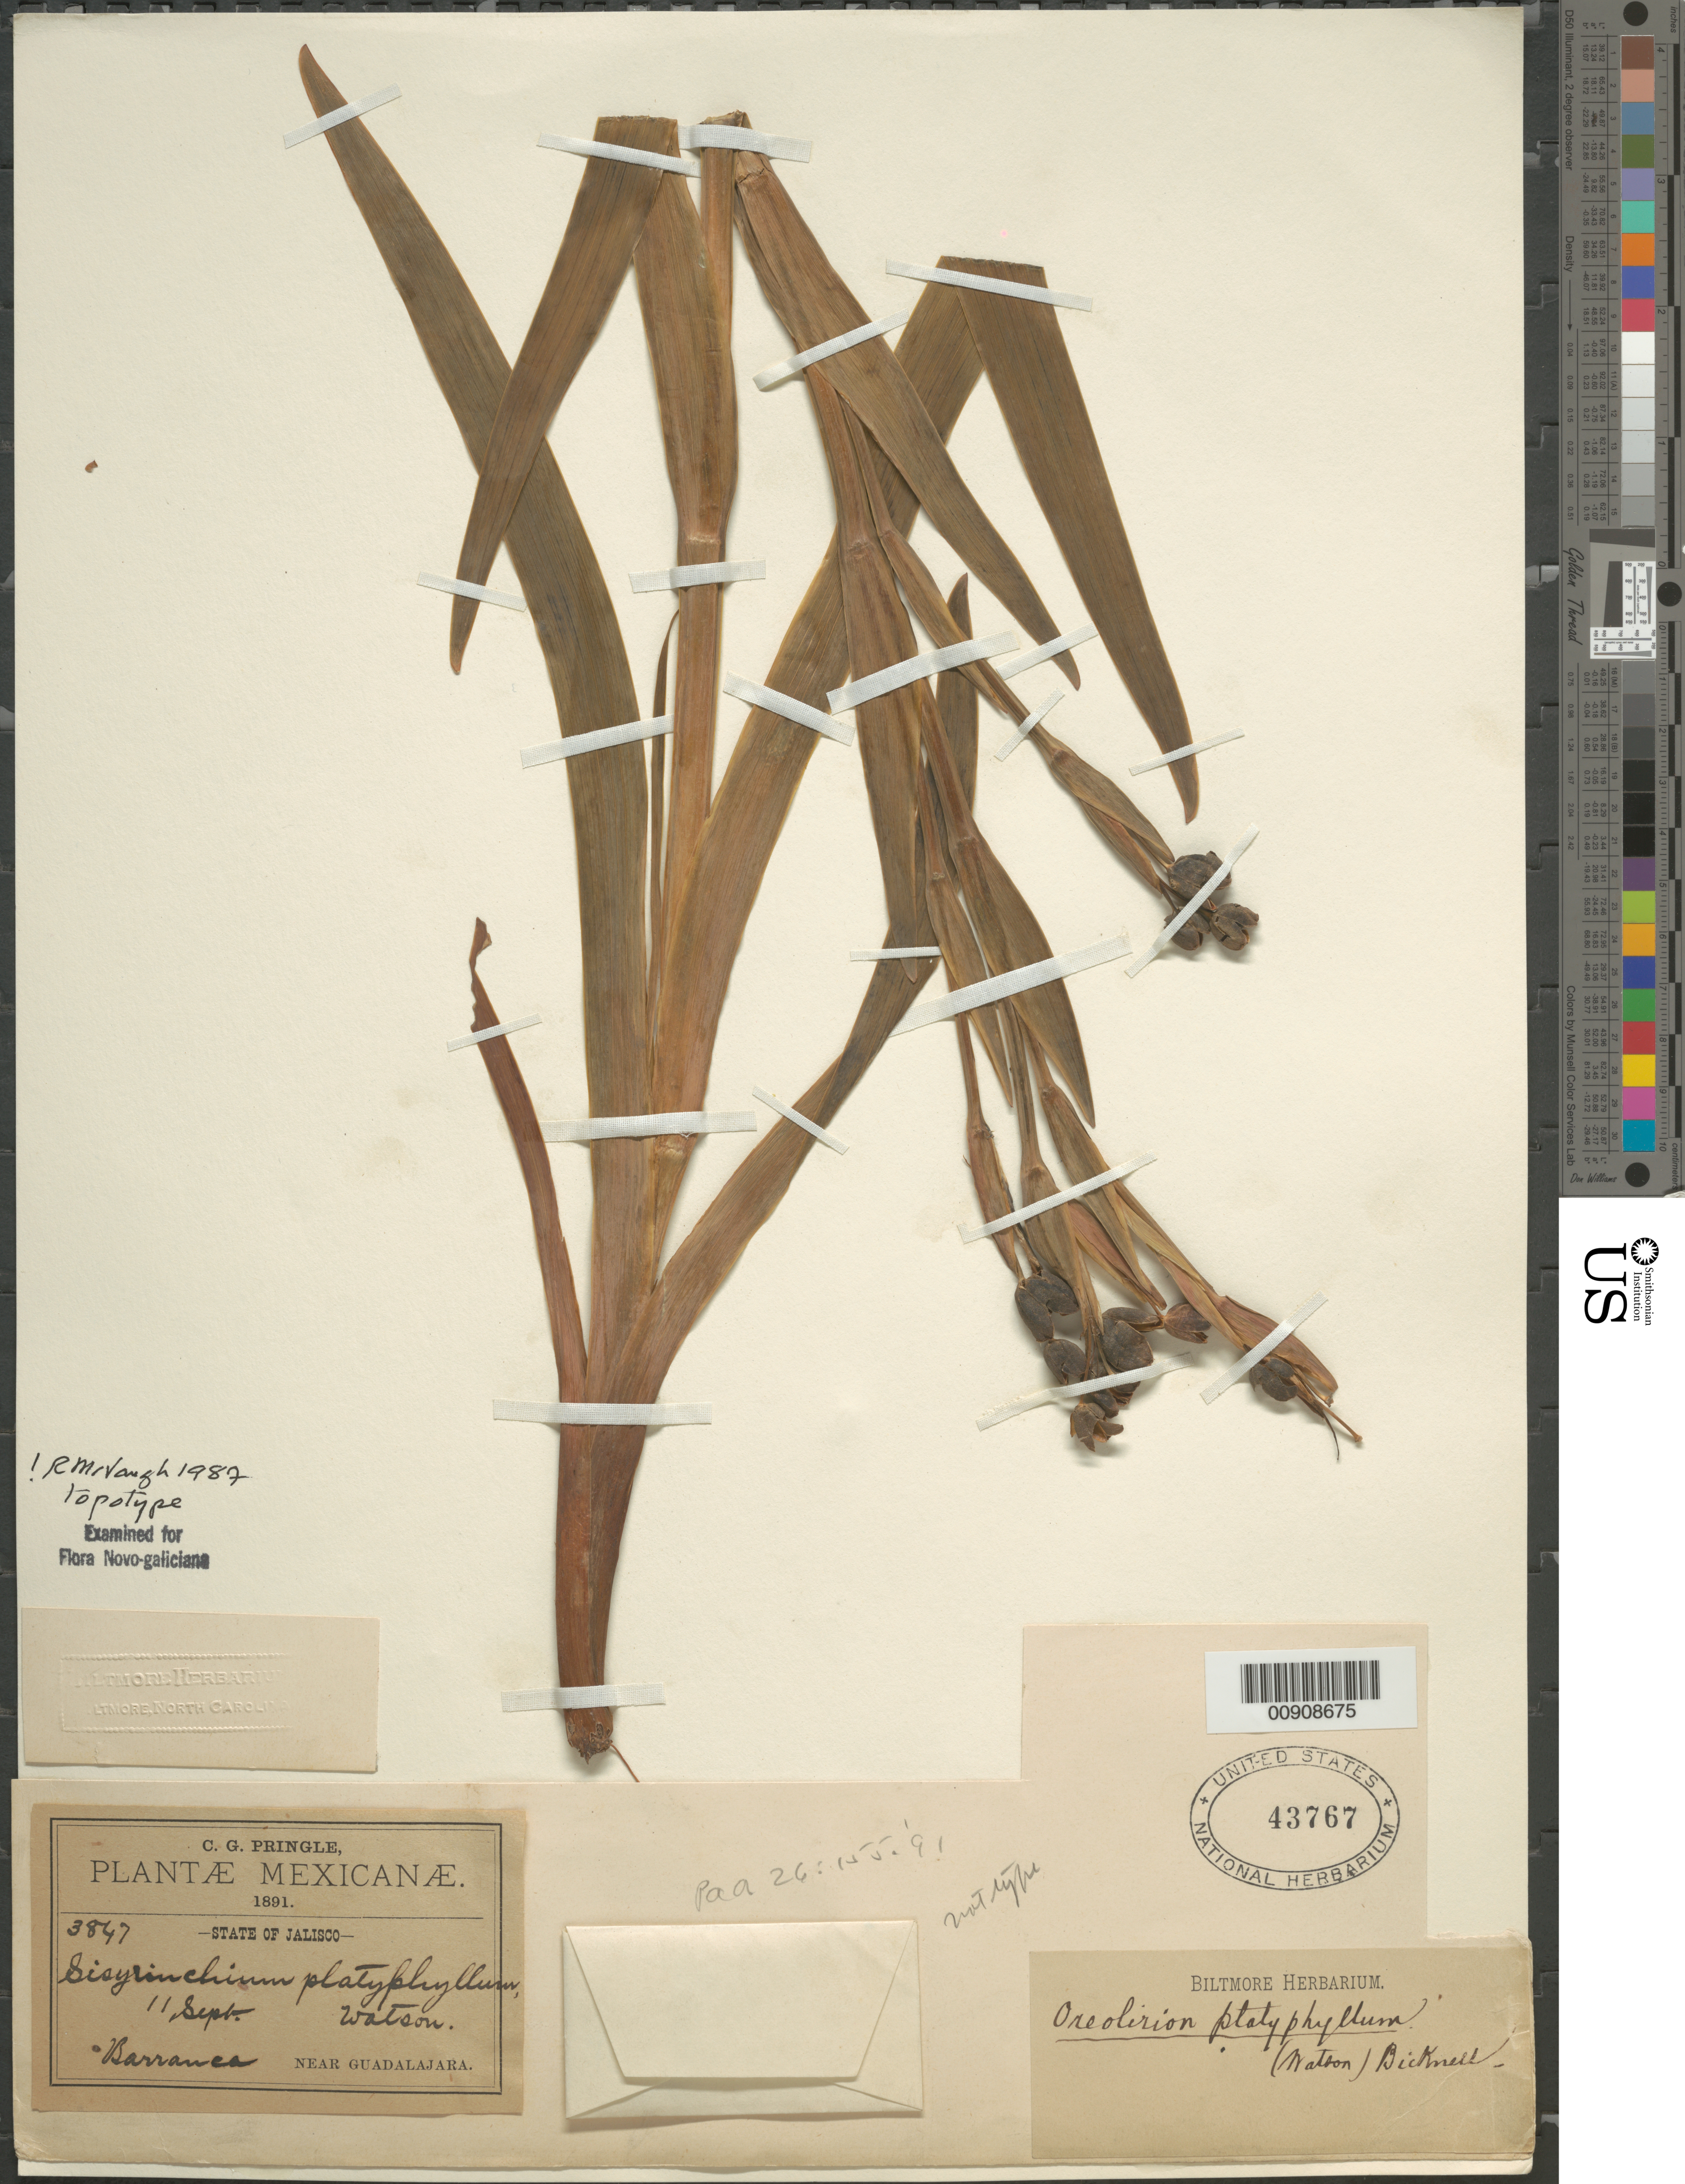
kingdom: Plantae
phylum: Tracheophyta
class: Liliopsida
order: Asparagales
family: Iridaceae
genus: Sisyrinchium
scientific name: Sisyrinchium platyphyllum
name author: S. Watson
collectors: C. G. Pringle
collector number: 3847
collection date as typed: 11 Sep 1891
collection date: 1891-09-11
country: Mexico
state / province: Jalisco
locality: Barranca near Guadalajara, State of Jalisco.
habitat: Barranca.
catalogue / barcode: US 43767